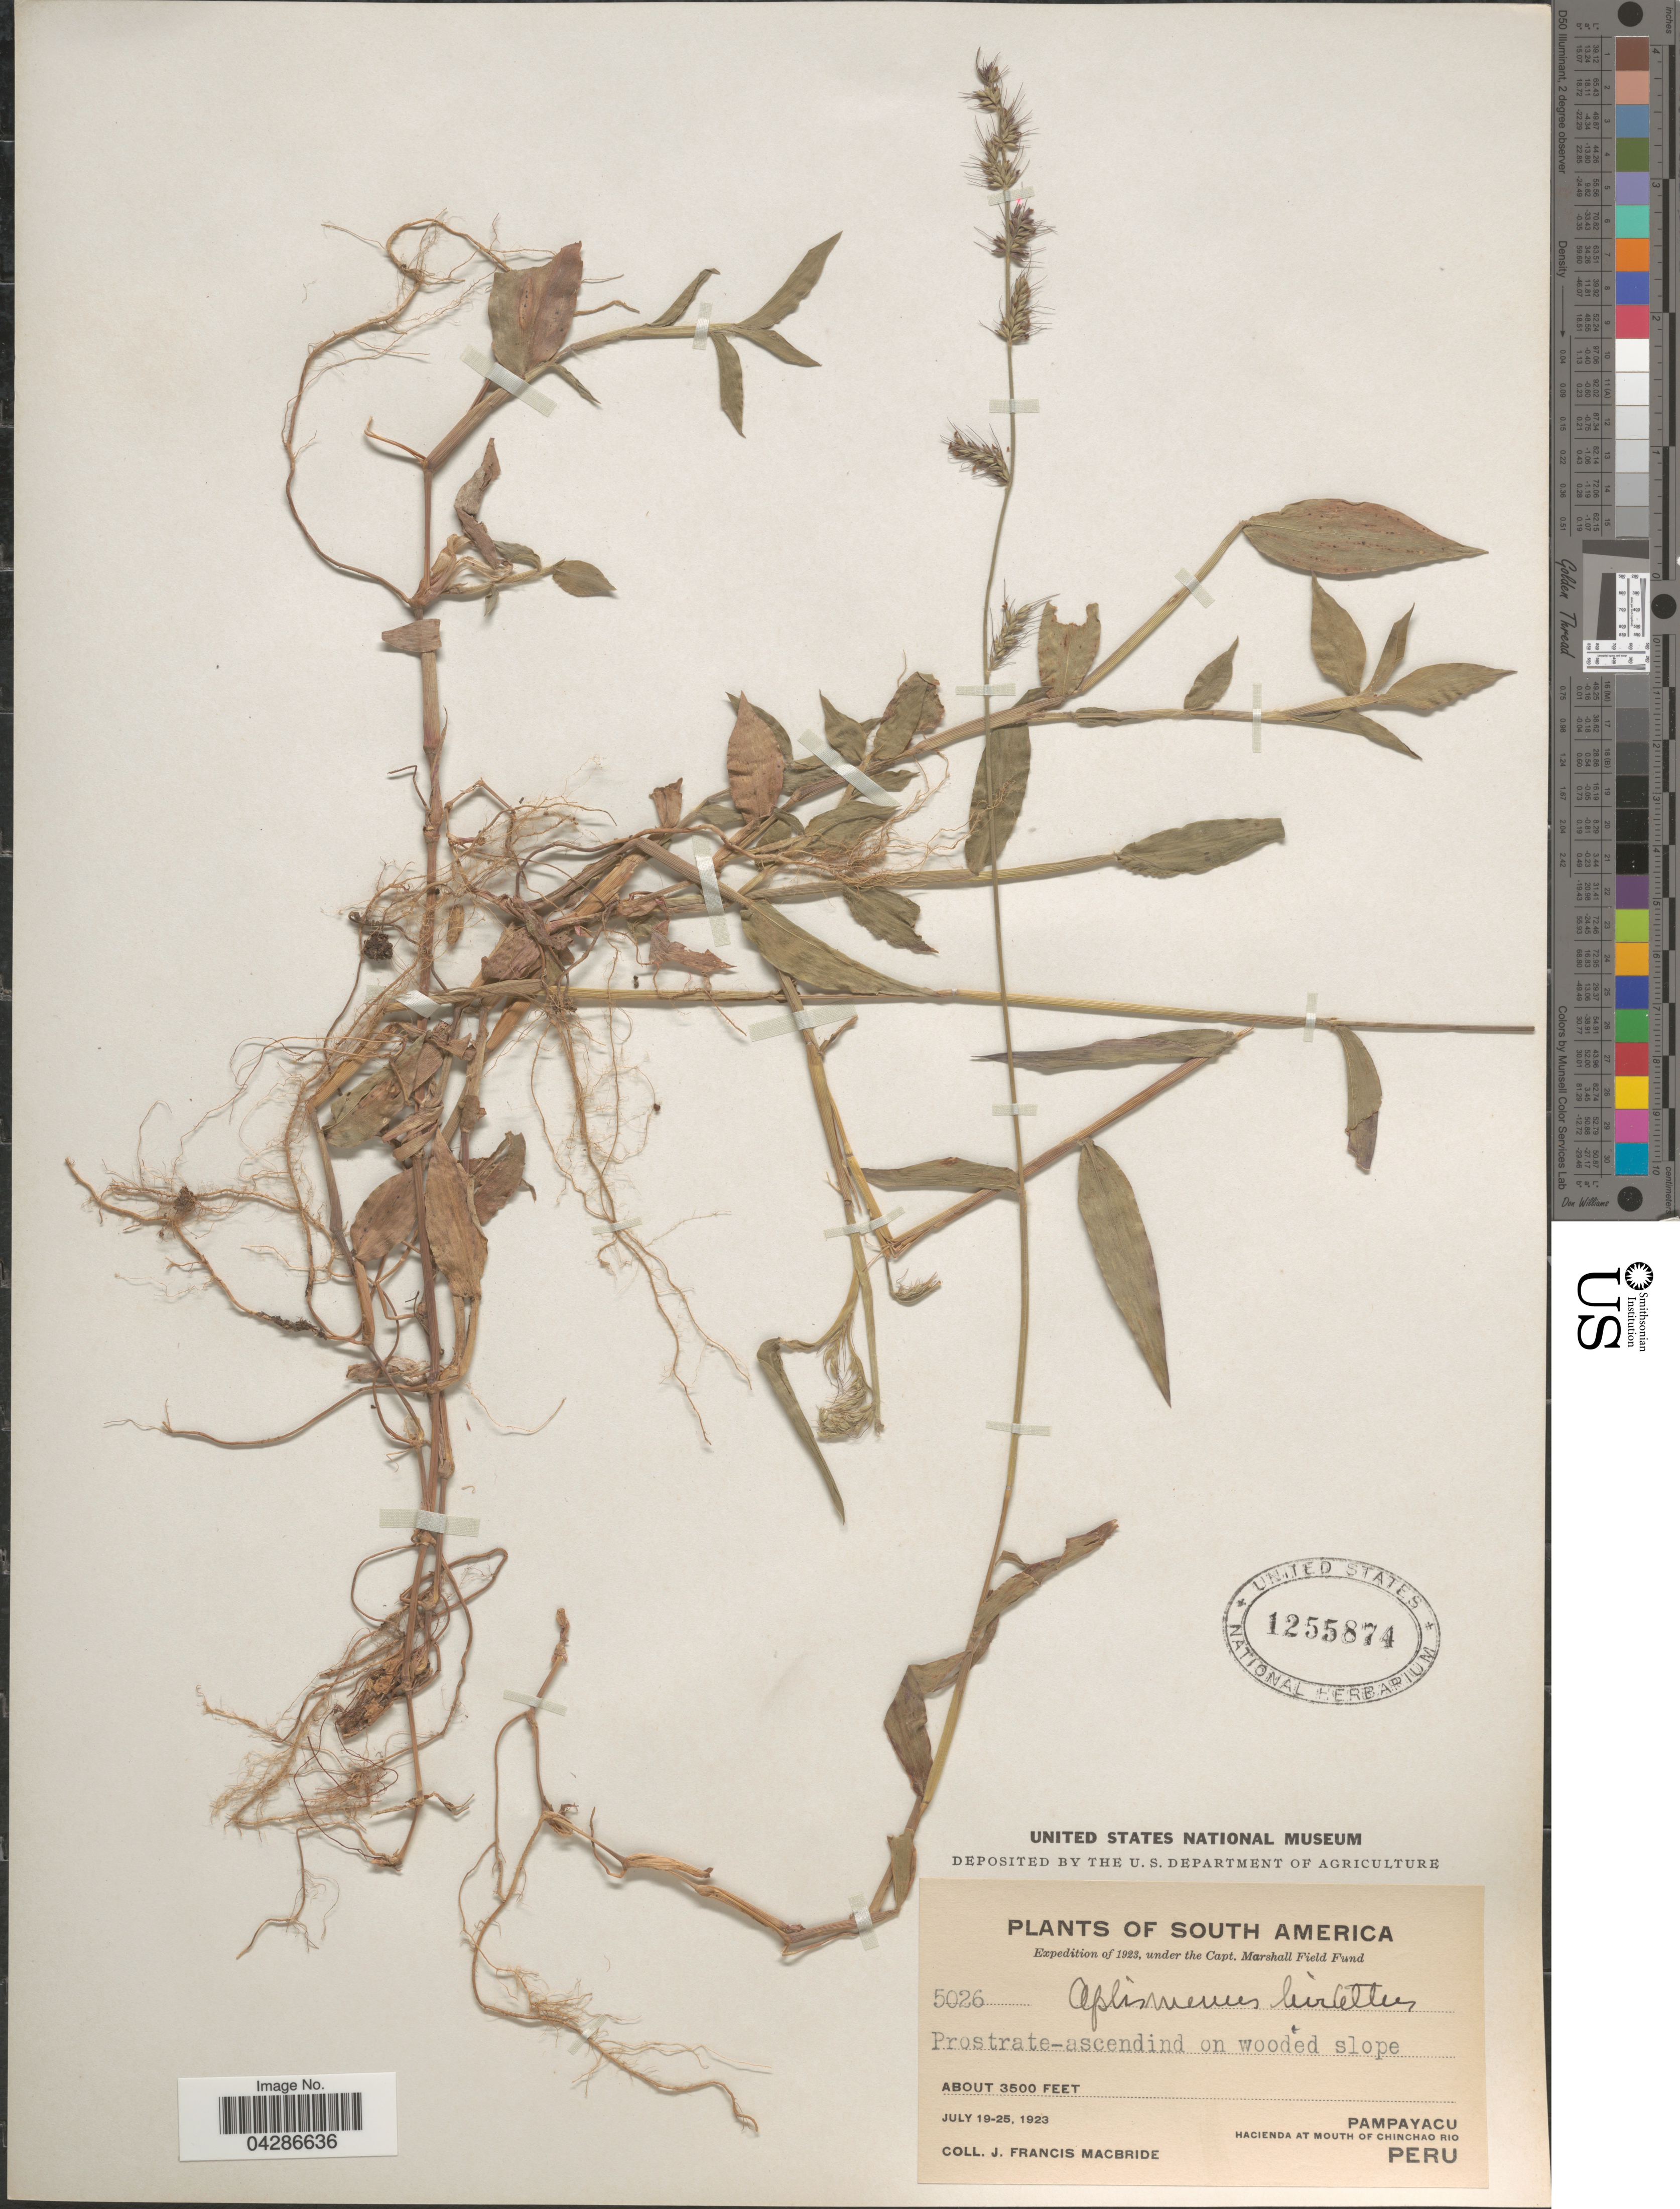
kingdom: Plantae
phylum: Tracheophyta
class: Liliopsida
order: Poales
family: Poaceae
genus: Oplismenus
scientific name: Oplismenus hirtellus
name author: (L.) P. Beauv.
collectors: J. F. Macbride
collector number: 5026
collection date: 1923-07-19/1923-07-25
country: Peru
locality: Expedition of 1922. Pampayacu. Hacienda at mouth of Chinchao Rio.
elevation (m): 1067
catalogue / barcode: US 1255874